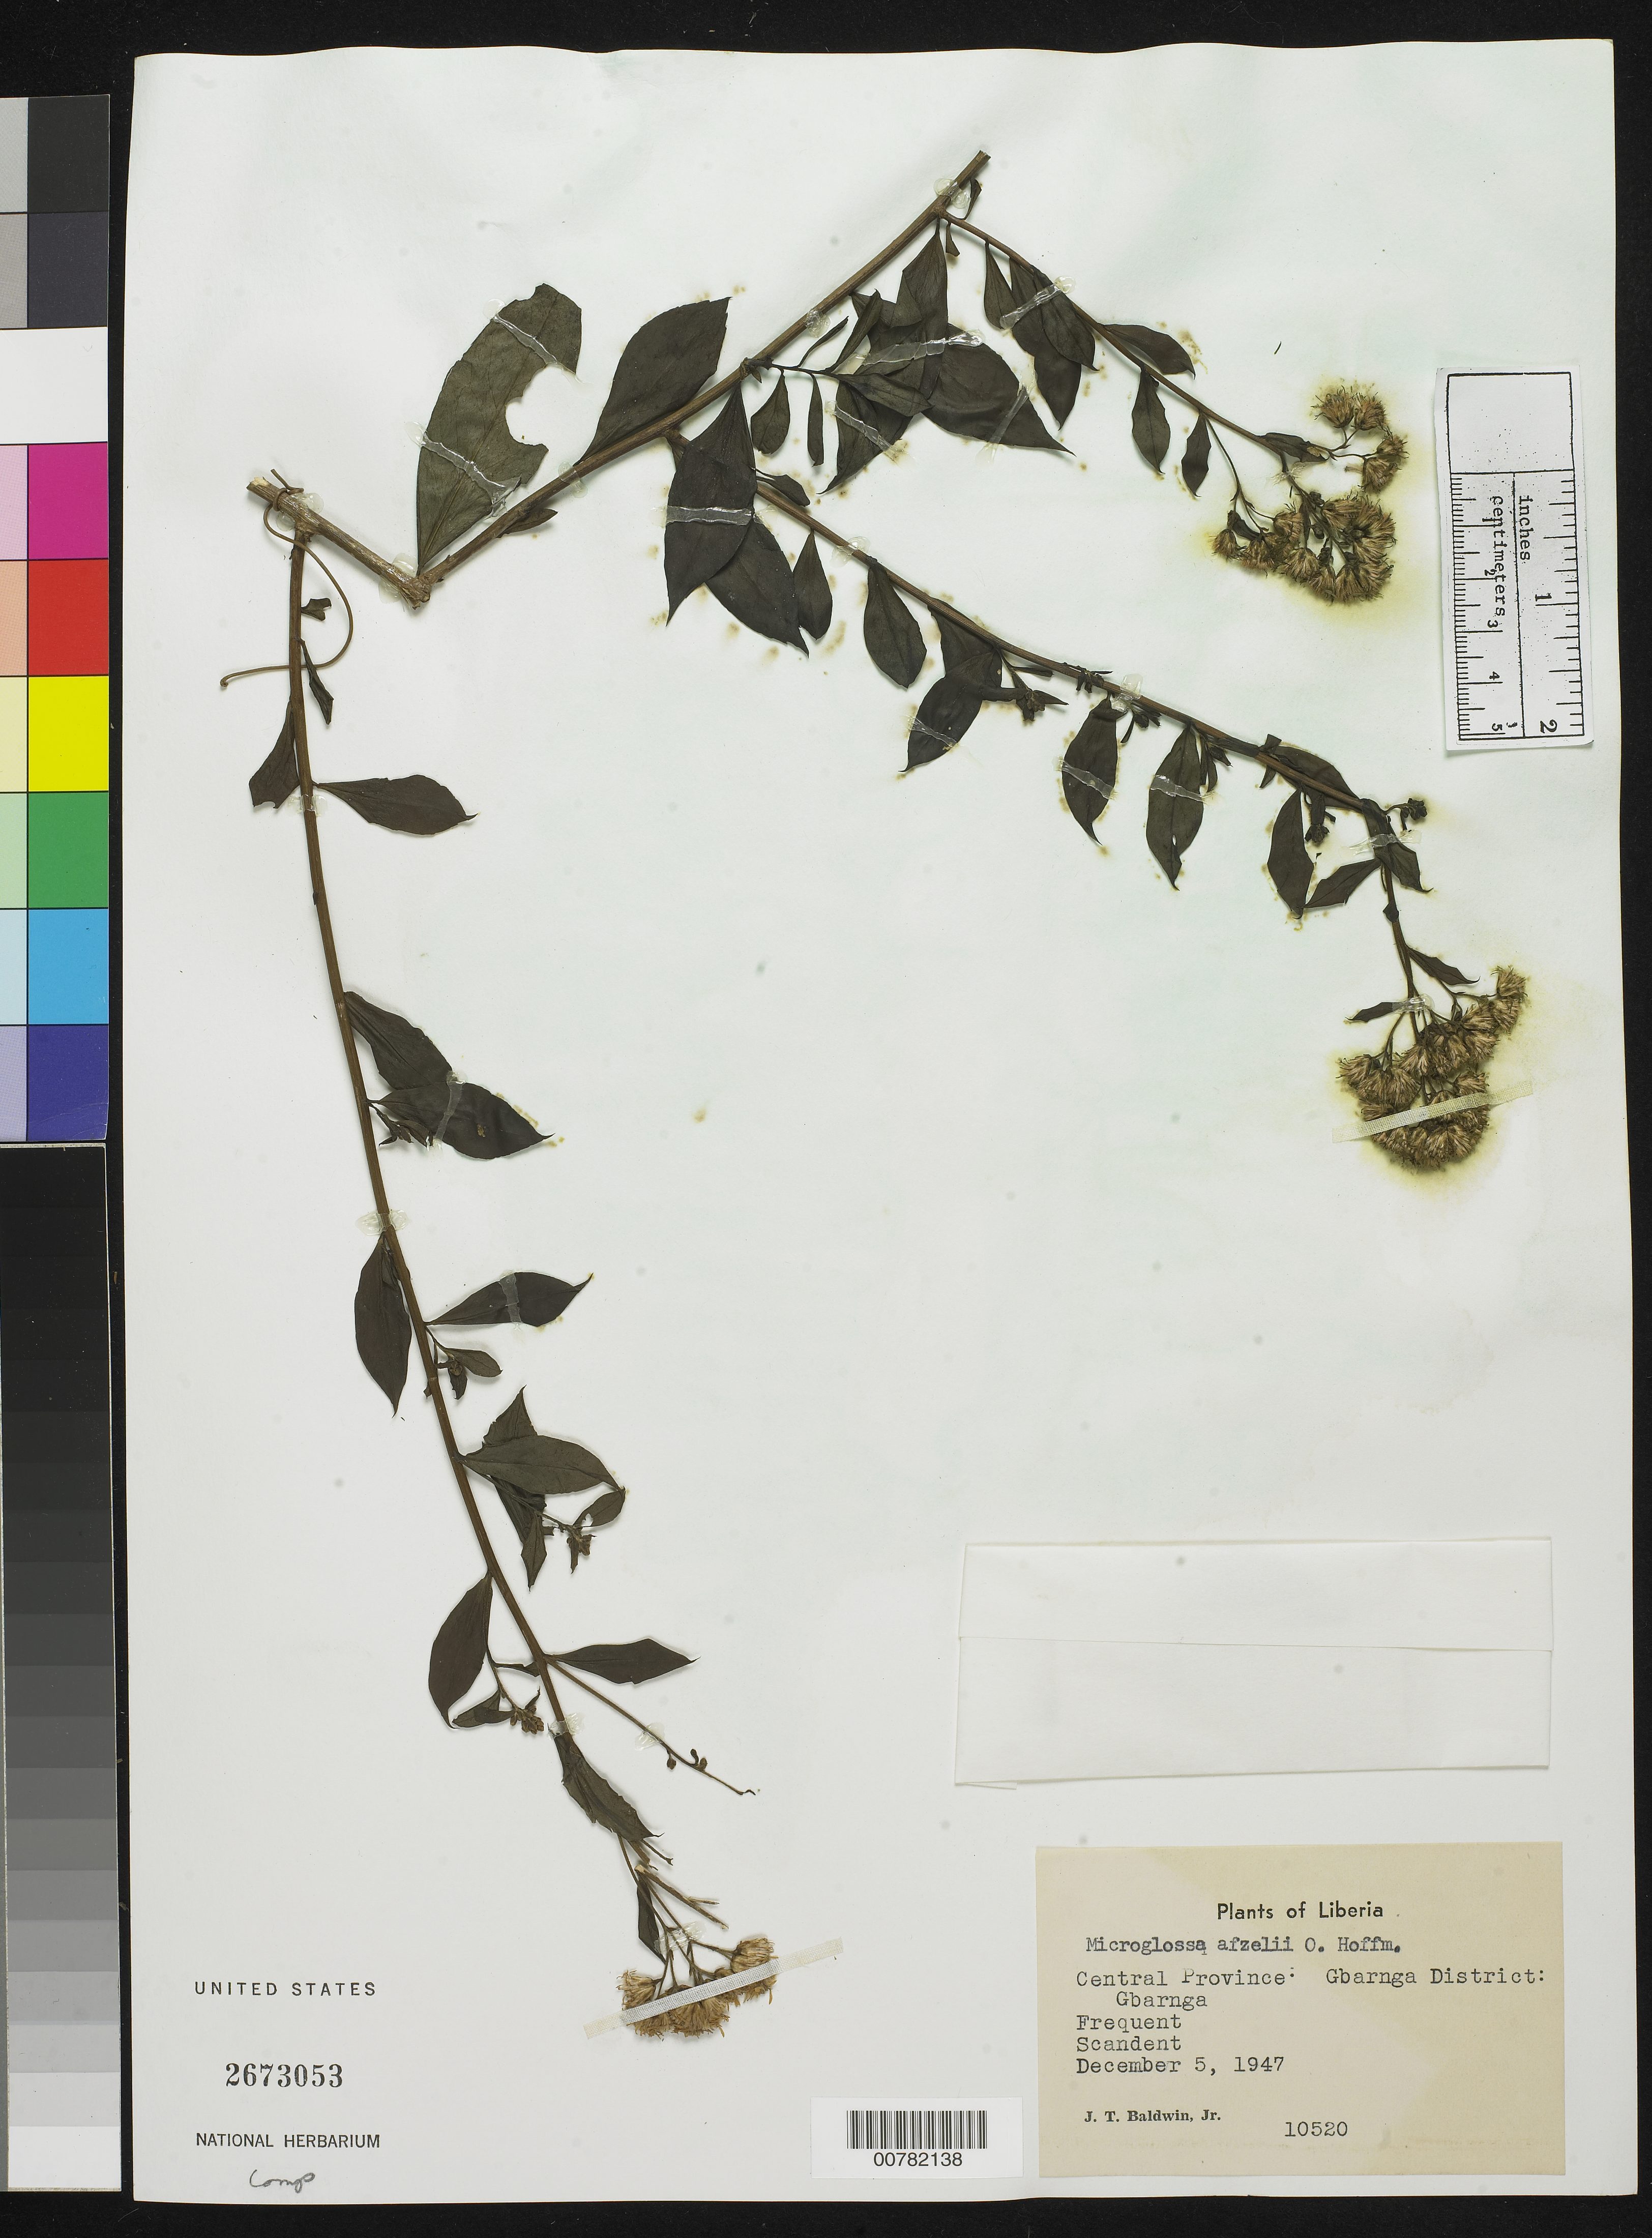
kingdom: Plantae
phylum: Tracheophyta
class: Magnoliopsida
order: Asterales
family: Asteraceae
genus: Microglossa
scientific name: Microglossa afzelii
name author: O. Hoffm.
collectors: J. T. Baldwin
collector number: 10520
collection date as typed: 5 Dec 1947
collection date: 1947-12-05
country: Liberia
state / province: Bong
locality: Central Province: Gbarnga District, Gbarnga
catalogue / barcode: US 2673053